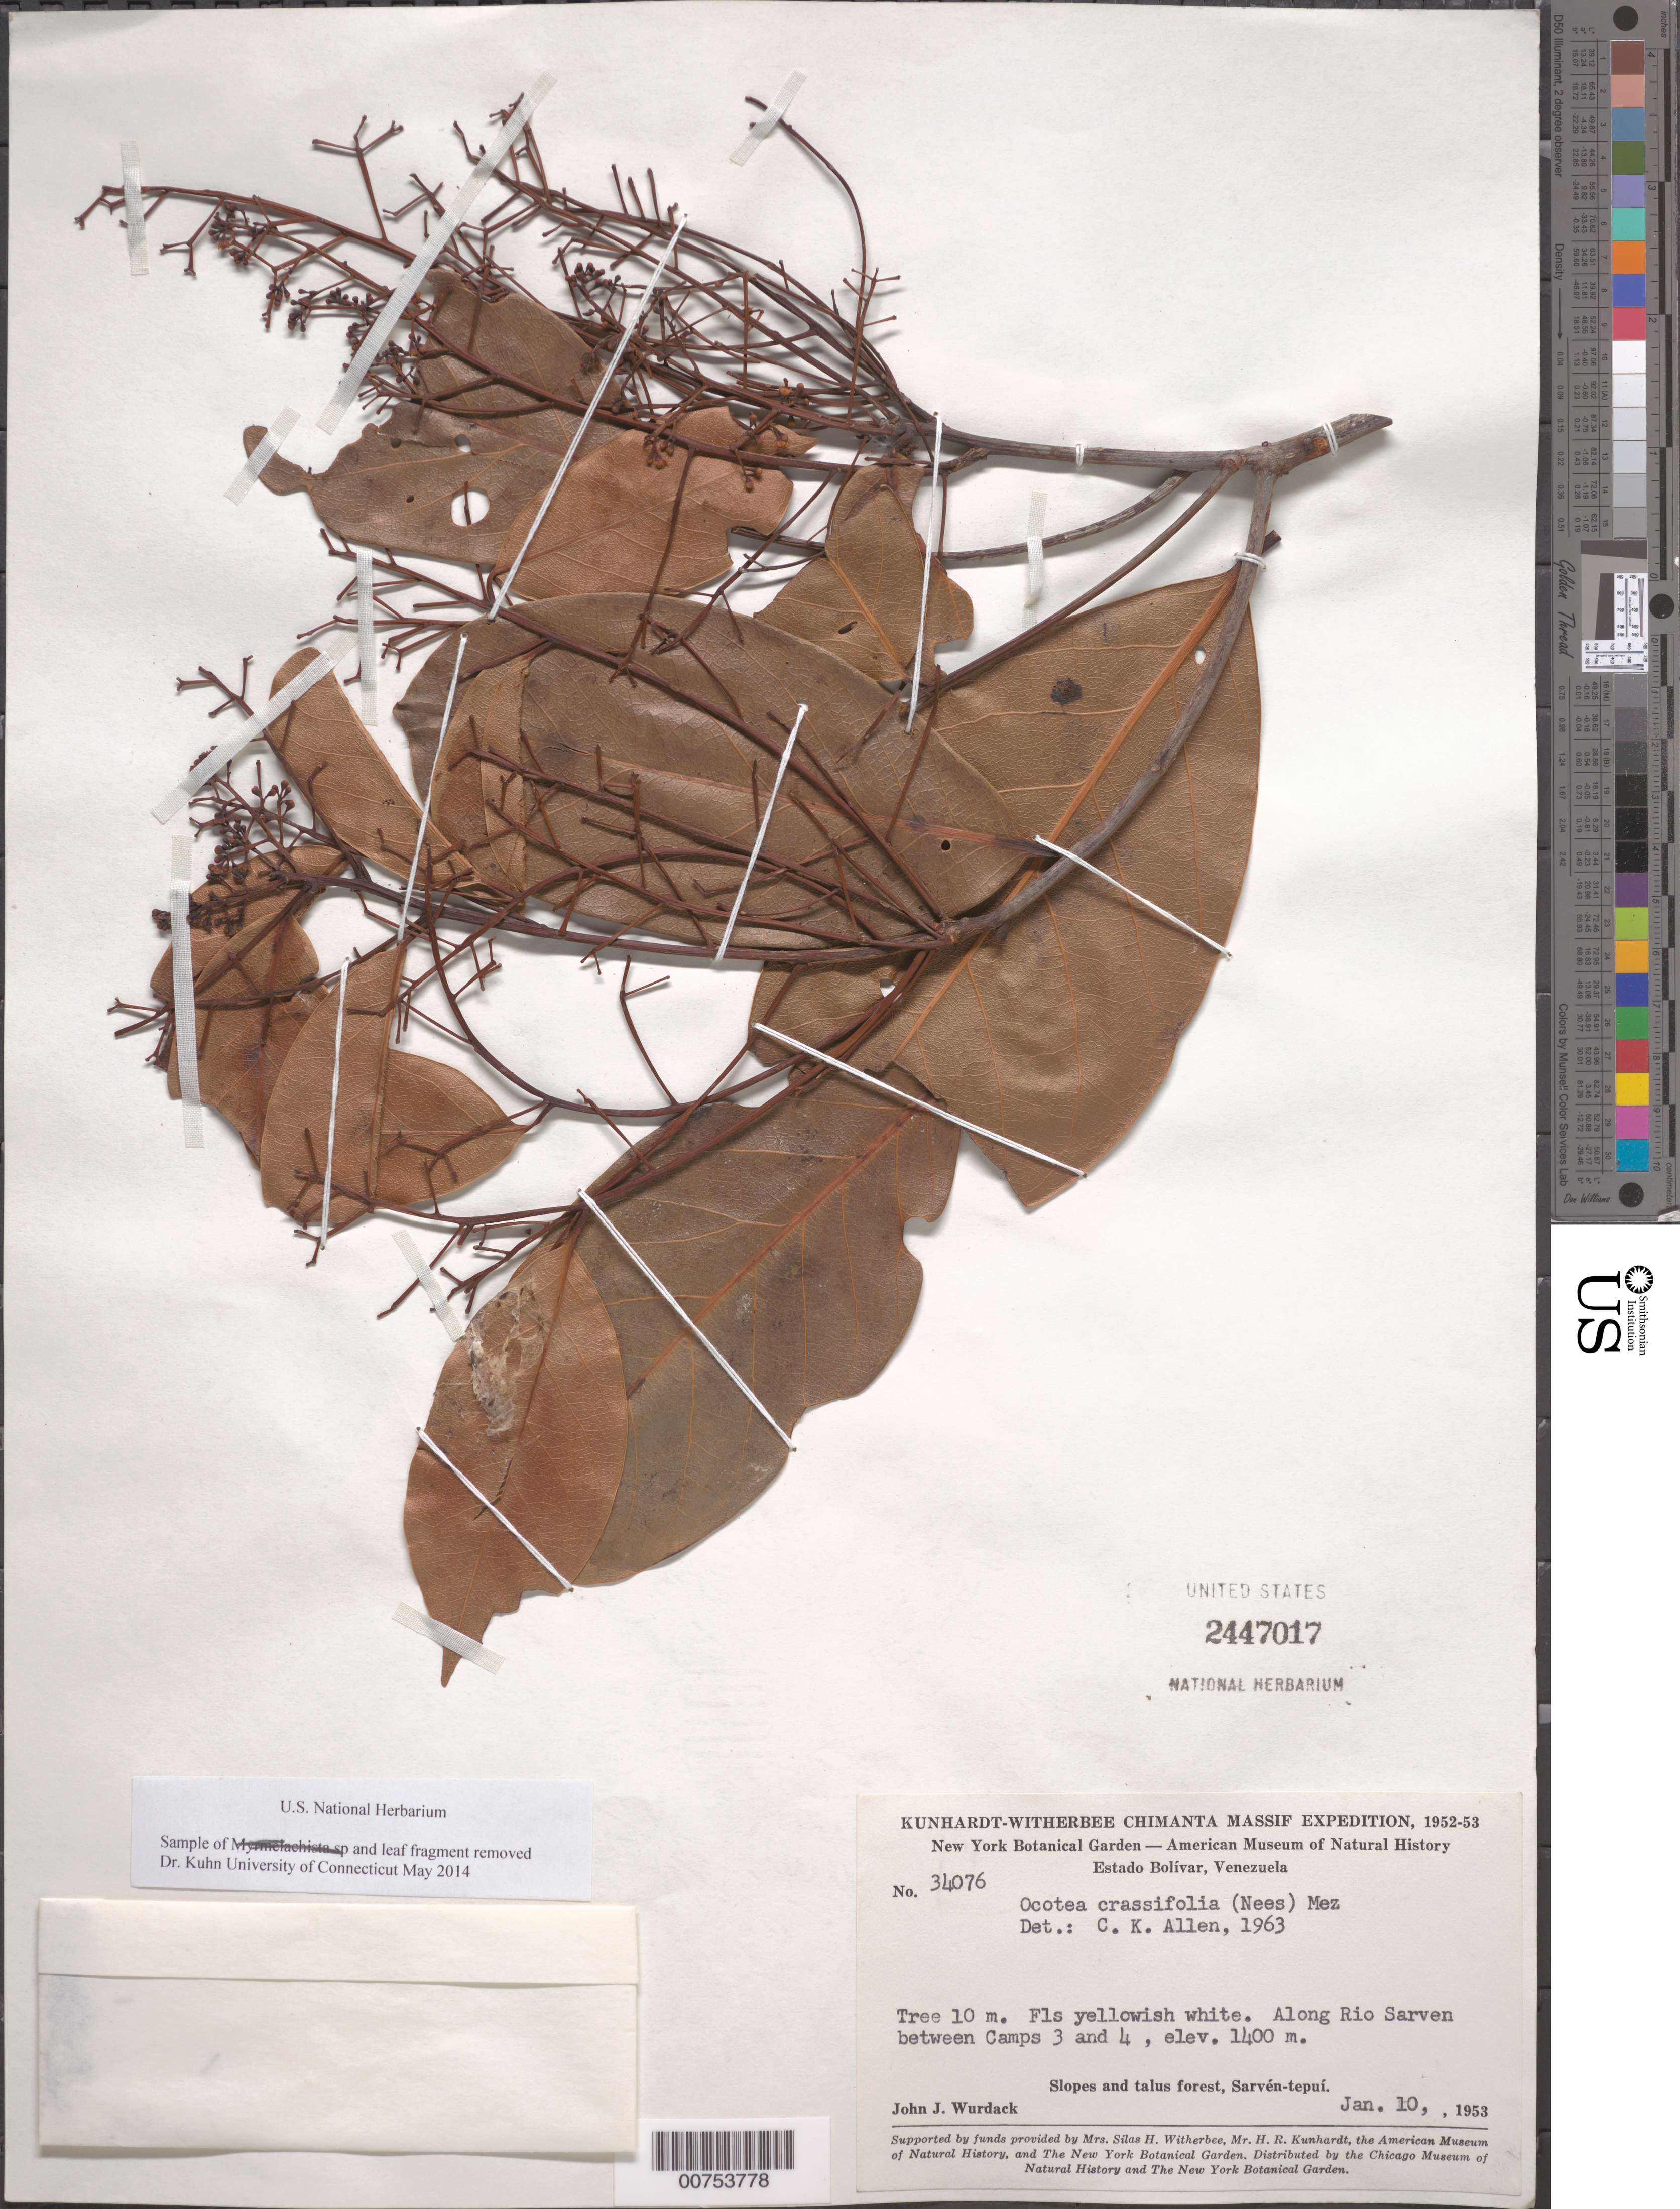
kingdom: Plantae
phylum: Tracheophyta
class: Magnoliopsida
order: Laurales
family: Lauraceae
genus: Ocotea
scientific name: Ocotea crassifolia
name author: (Nees) Mez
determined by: Allen, C. K.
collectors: J. J. Wurdack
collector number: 34076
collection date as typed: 10-Jan-53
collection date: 1953-01-10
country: Venezuela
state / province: Bolívar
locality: Sarvén-tepuí, along Río Sarven, betw. Camps 3 & 4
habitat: Slopes and talus forest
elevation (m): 1400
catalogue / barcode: US 2447017